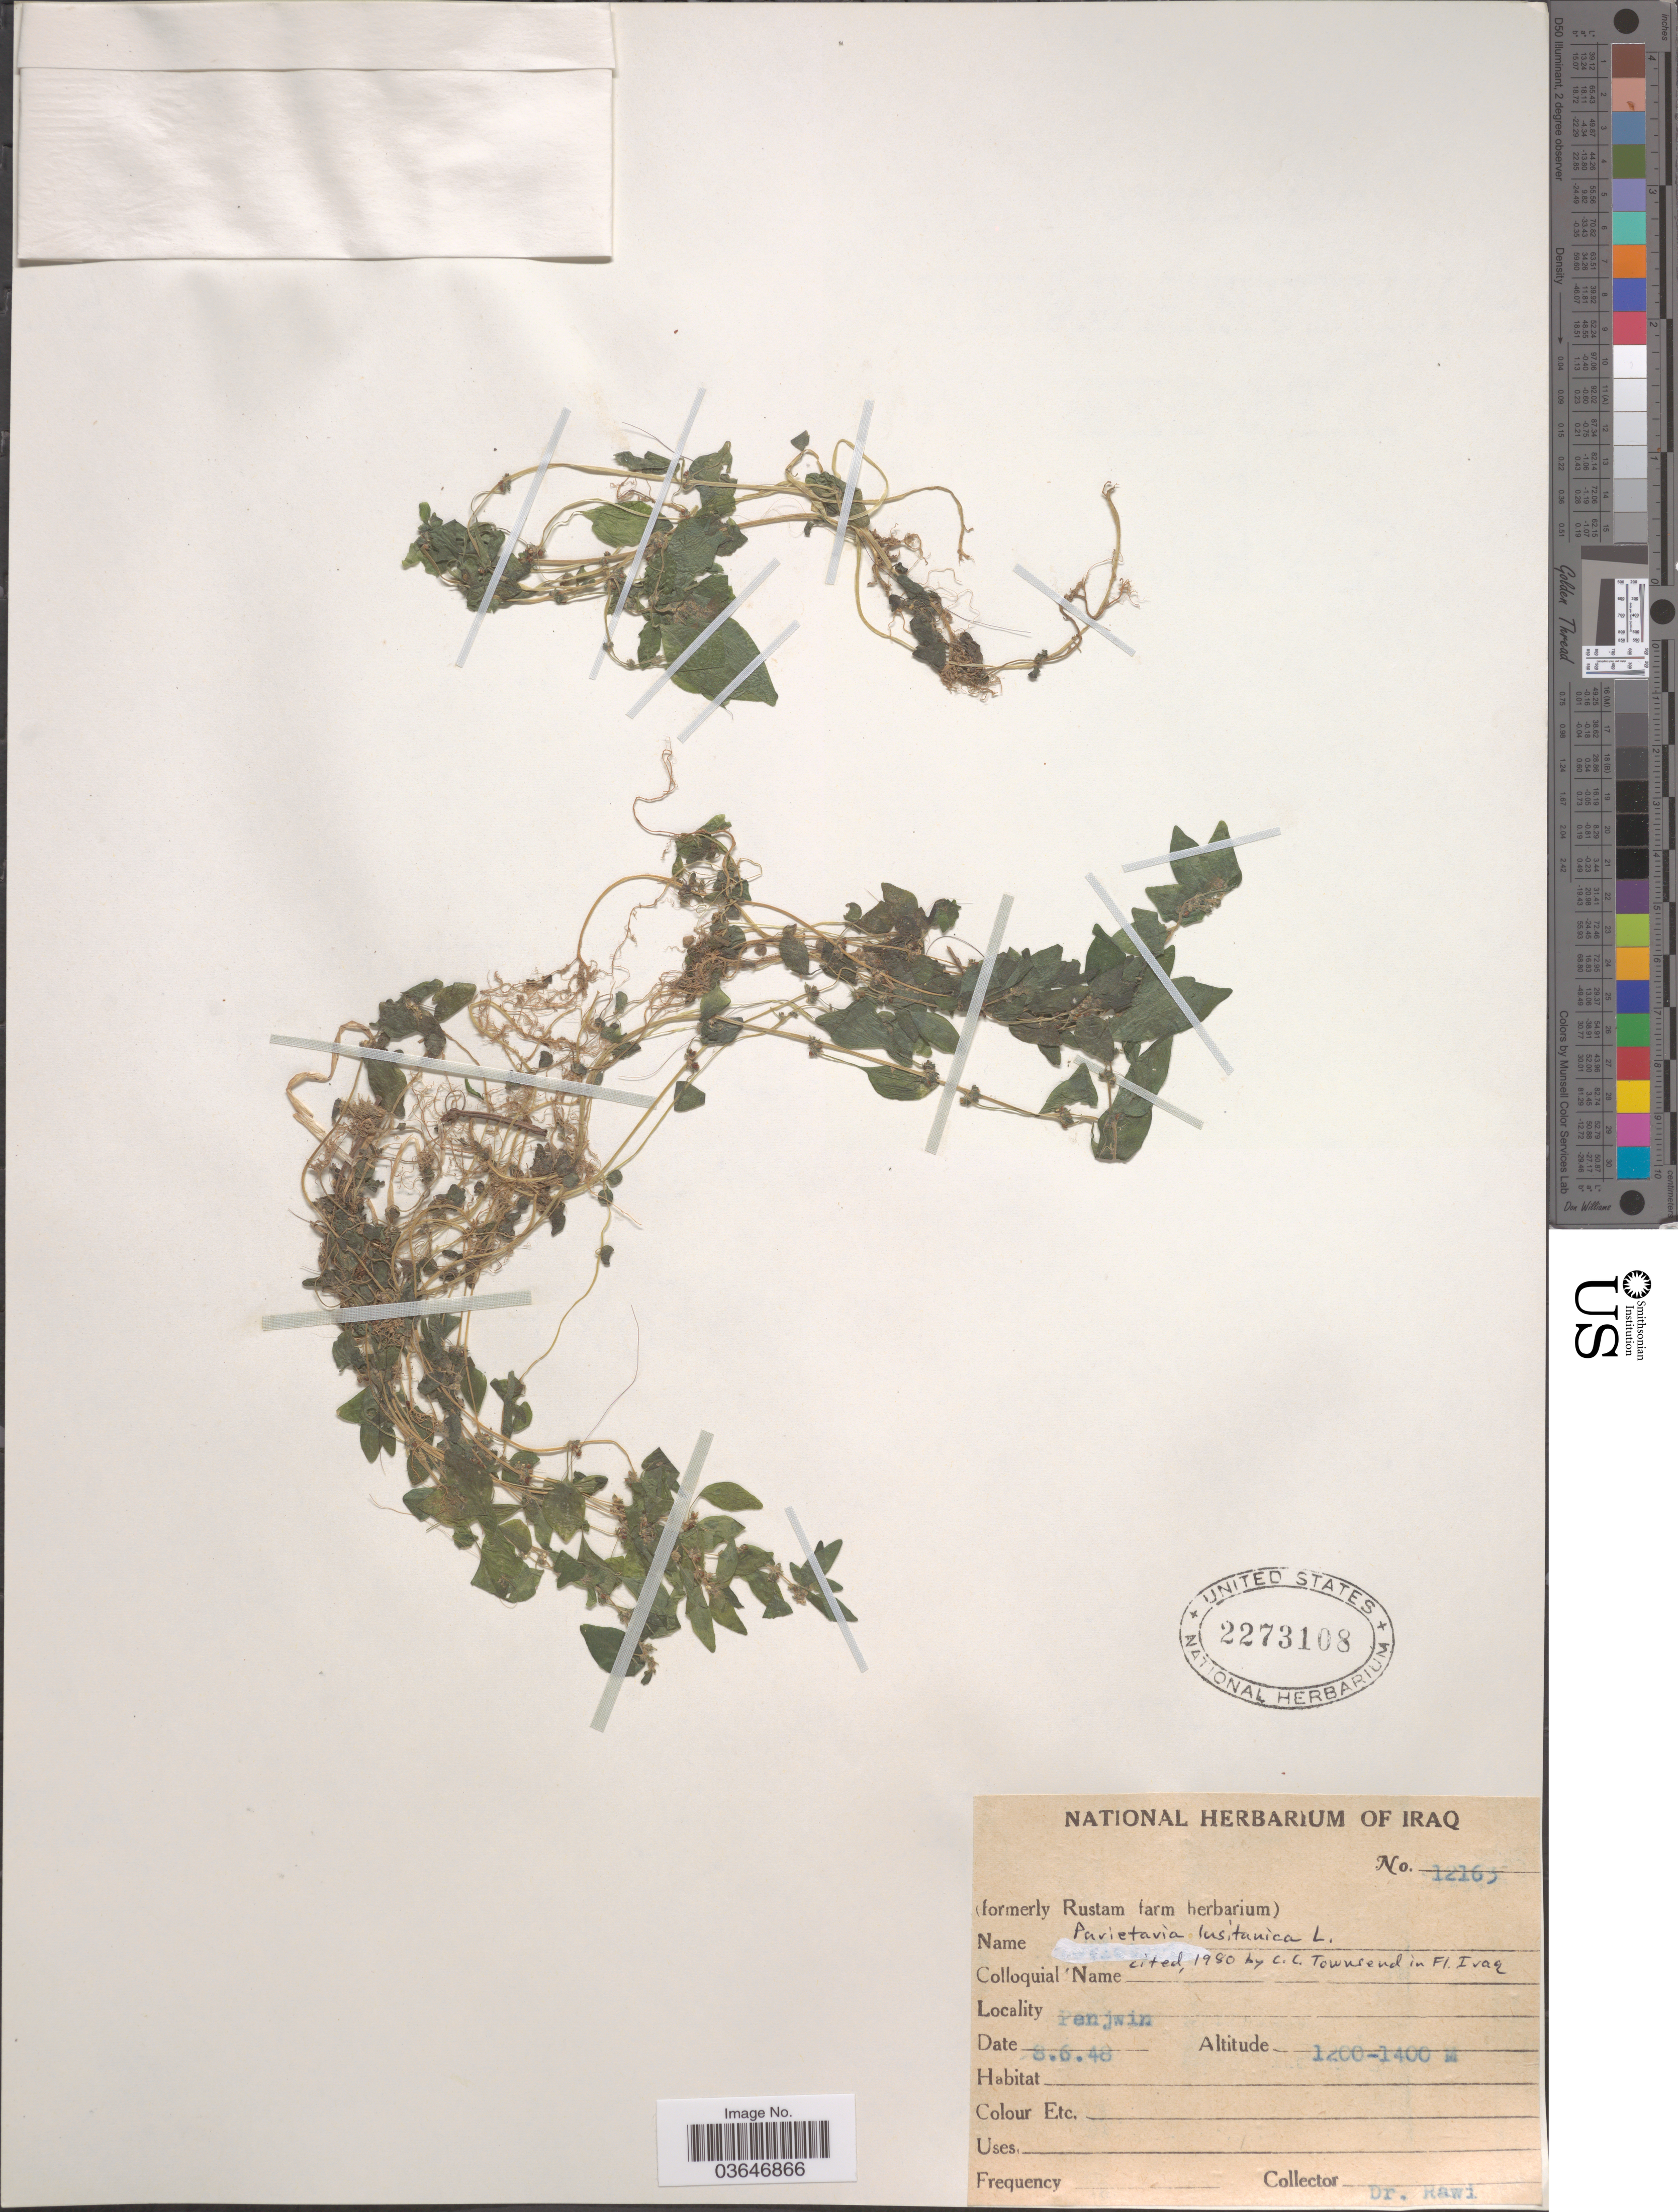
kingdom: Plantae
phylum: Tracheophyta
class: Magnoliopsida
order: Rosales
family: Urticaceae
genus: Parietaria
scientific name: Parietaria lusitanica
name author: L.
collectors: -. Rawi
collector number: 12165*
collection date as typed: Transcribed d/m/y: 8/6/48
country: Iraq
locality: Penjwin.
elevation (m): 1200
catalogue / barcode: US 2273108